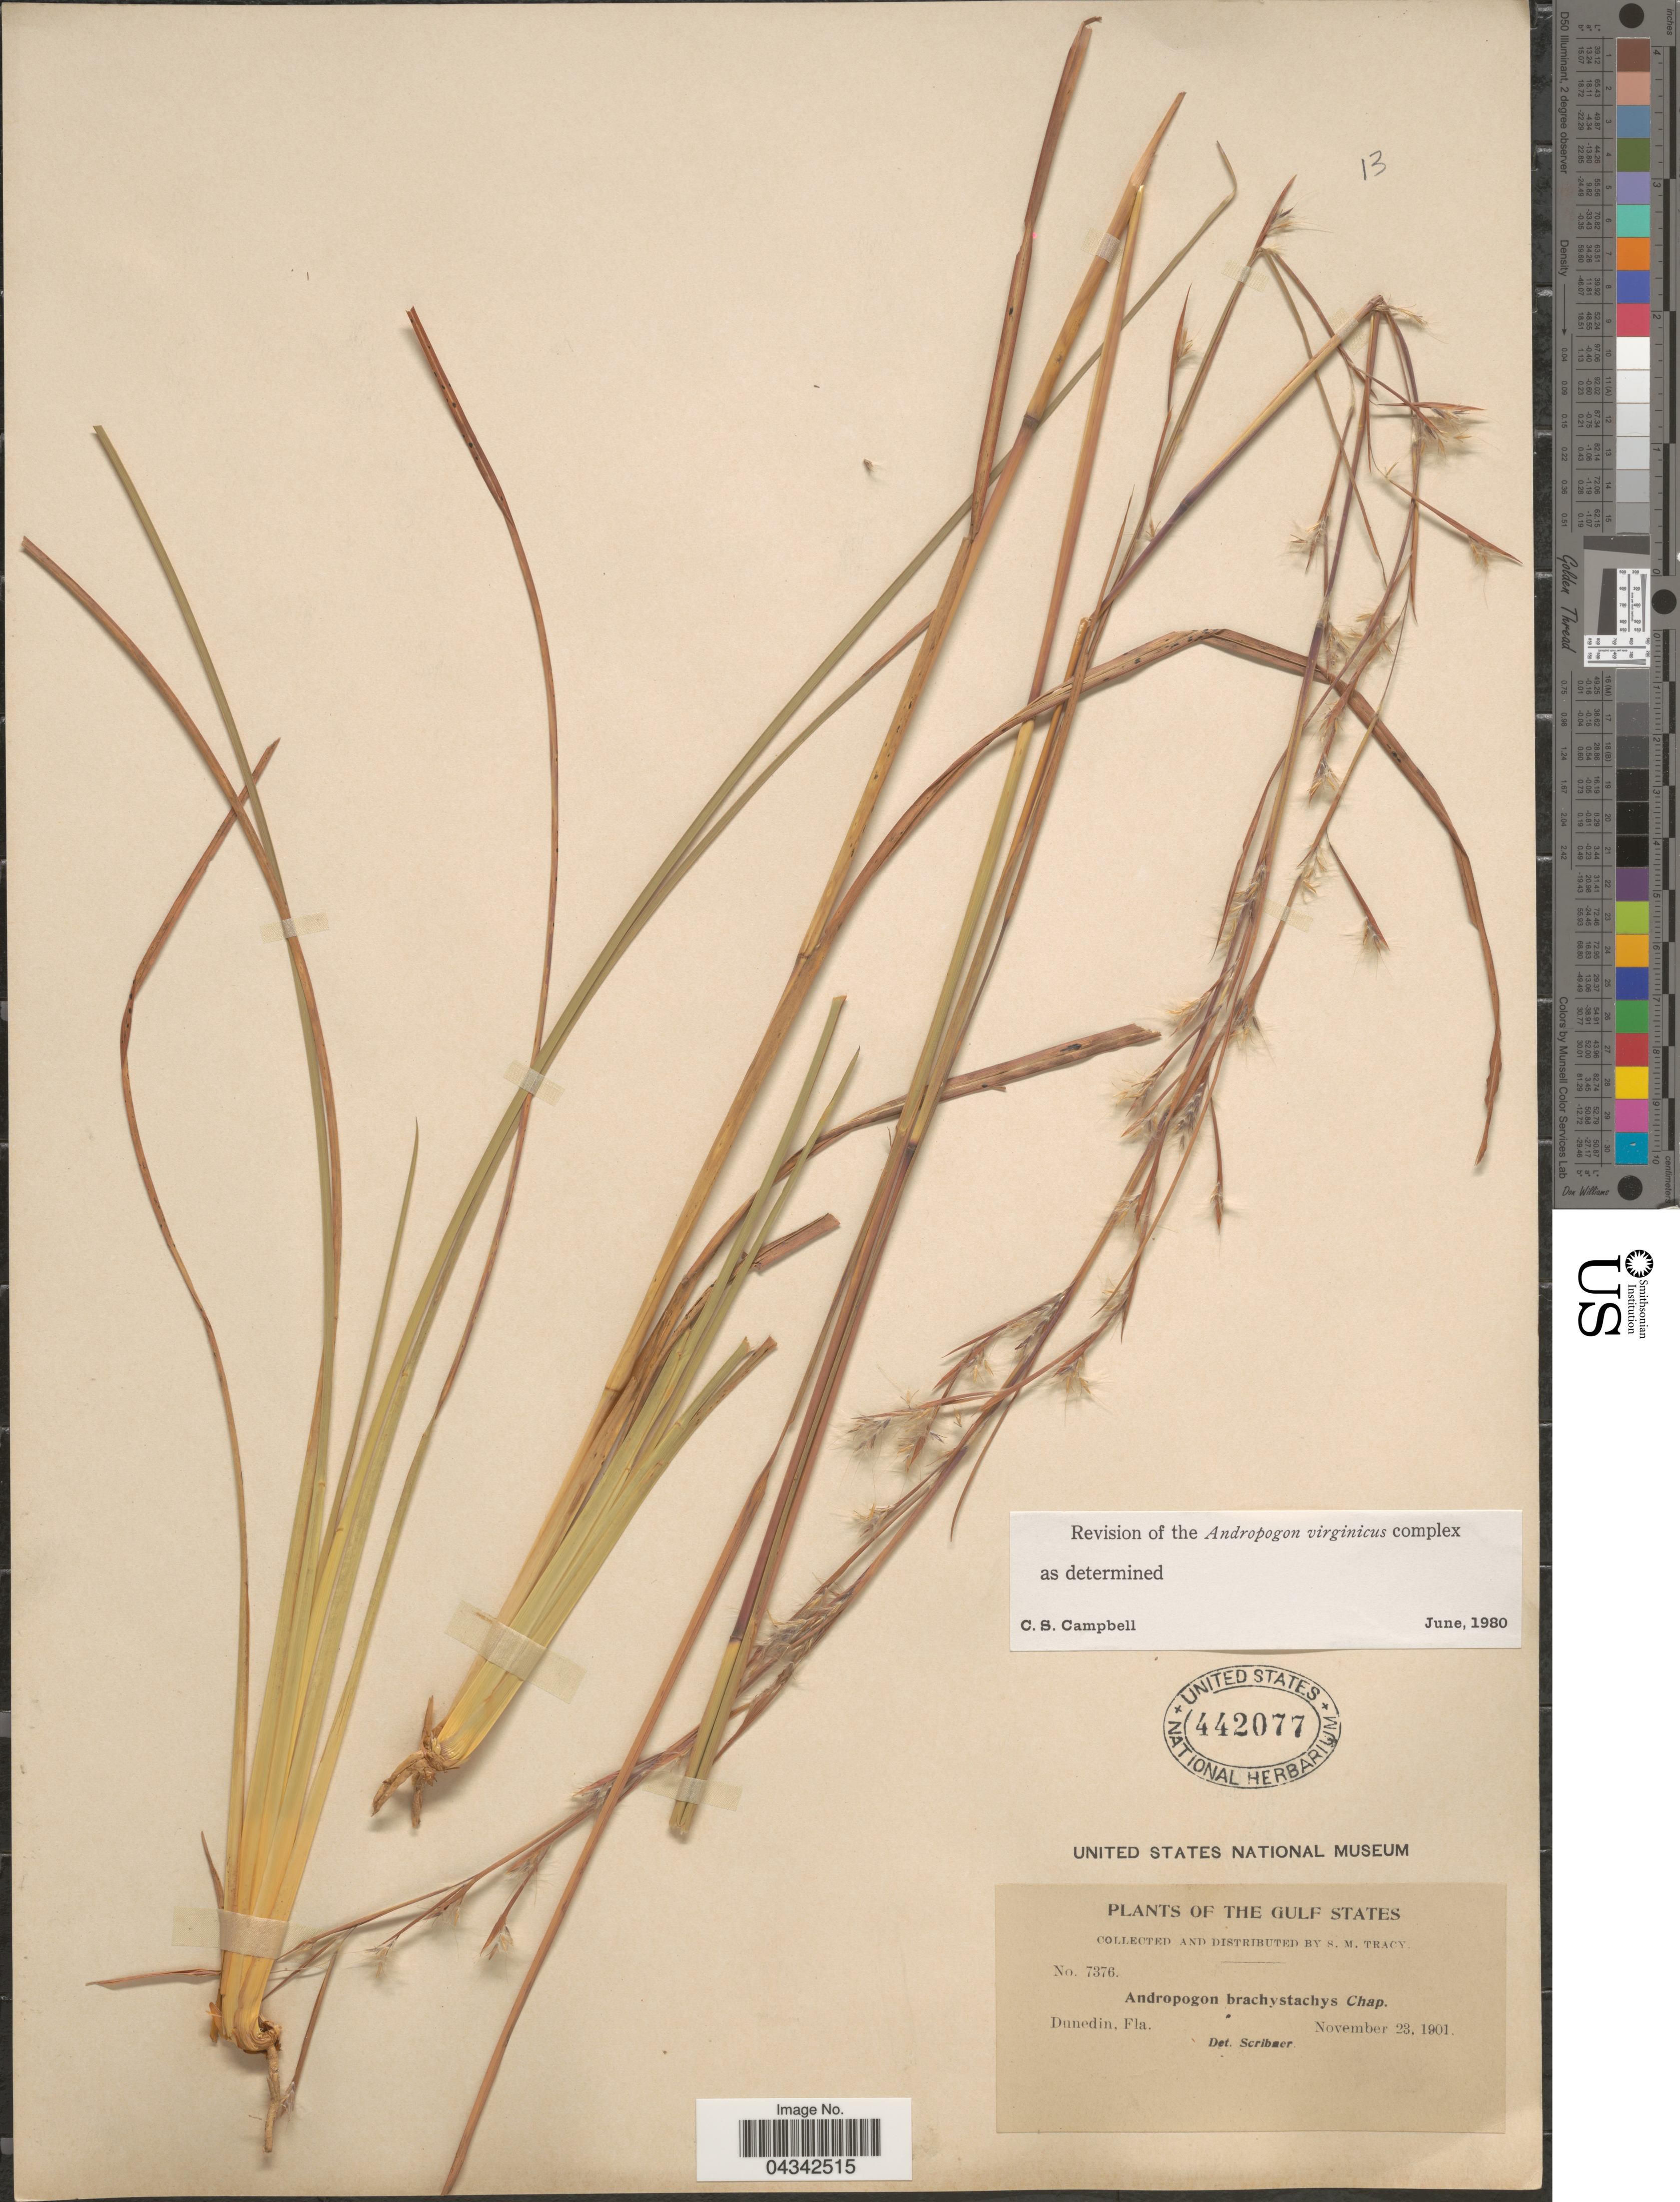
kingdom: Plantae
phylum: Tracheophyta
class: Liliopsida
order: Poales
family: Poaceae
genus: Andropogon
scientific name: Andropogon brachystachyus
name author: Chapm.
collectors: S. M. Tracy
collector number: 7376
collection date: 1901-11-23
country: United States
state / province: Florida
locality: The Gulf States. Dunedin.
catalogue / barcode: US 442077